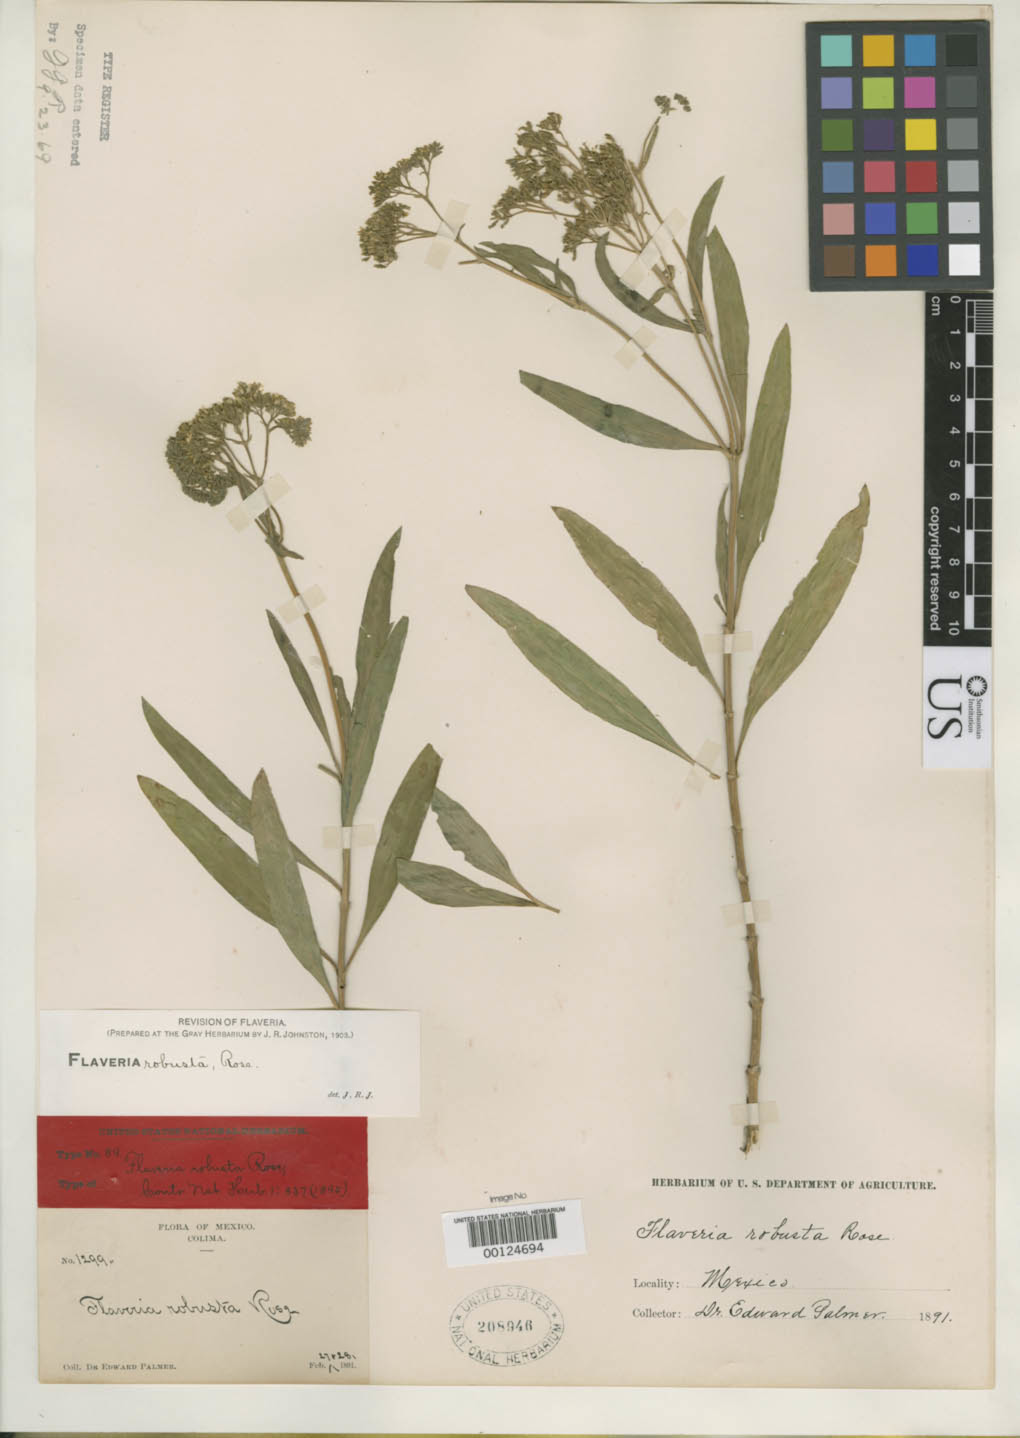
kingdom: Plantae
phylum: Tracheophyta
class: Magnoliopsida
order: Asterales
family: Asteraceae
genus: Flaveria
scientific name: Flaveria robusta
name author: Rose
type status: Isolectotype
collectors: E. Palmer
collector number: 1299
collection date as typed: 27 Feb 1891 to 28 Feb 1891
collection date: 1891-02-27/1891-02-28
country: Mexico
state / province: Colima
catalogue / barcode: US 208946